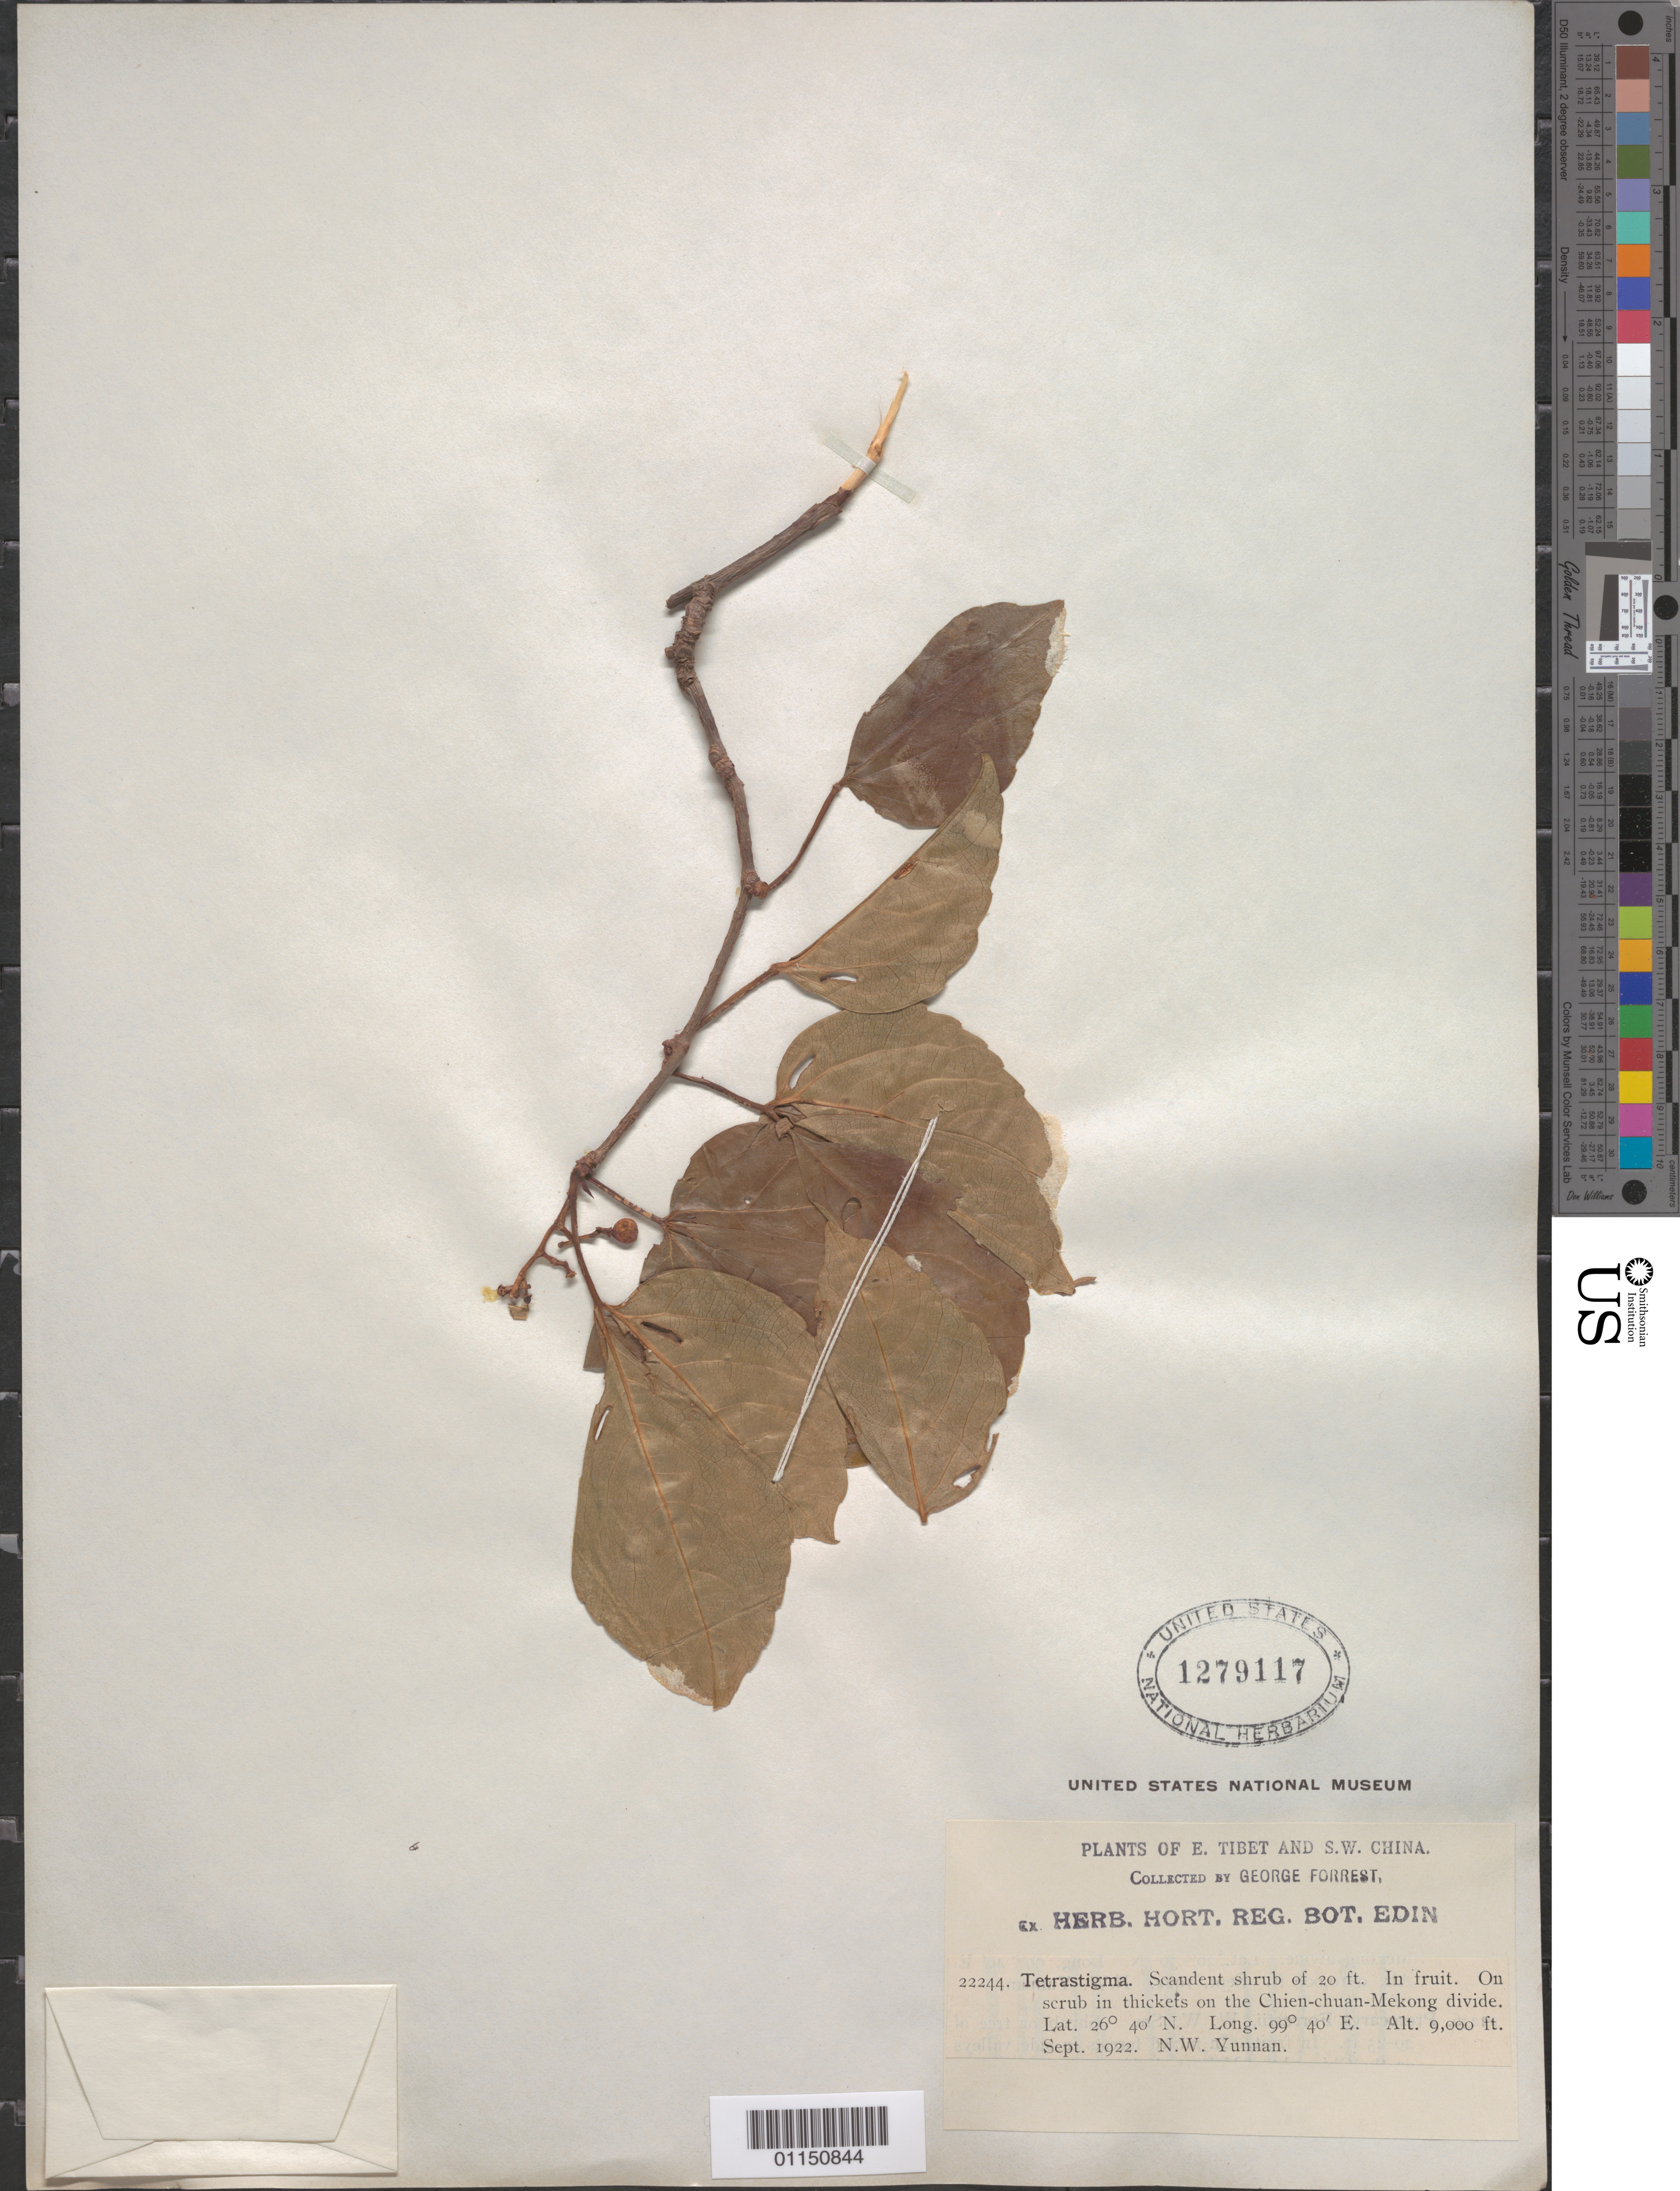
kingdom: Plantae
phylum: Tracheophyta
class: Magnoliopsida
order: Vitales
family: Vitaceae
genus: Tetrastigma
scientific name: Tetrastigma sp.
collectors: G. Forrest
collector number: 22244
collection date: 1922-09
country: China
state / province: Yunnan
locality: Tibet. On the Chien-chuan-Mekong divide.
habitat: Scandent shrub. On scrub in thickets.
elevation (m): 2743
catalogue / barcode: US 1279117